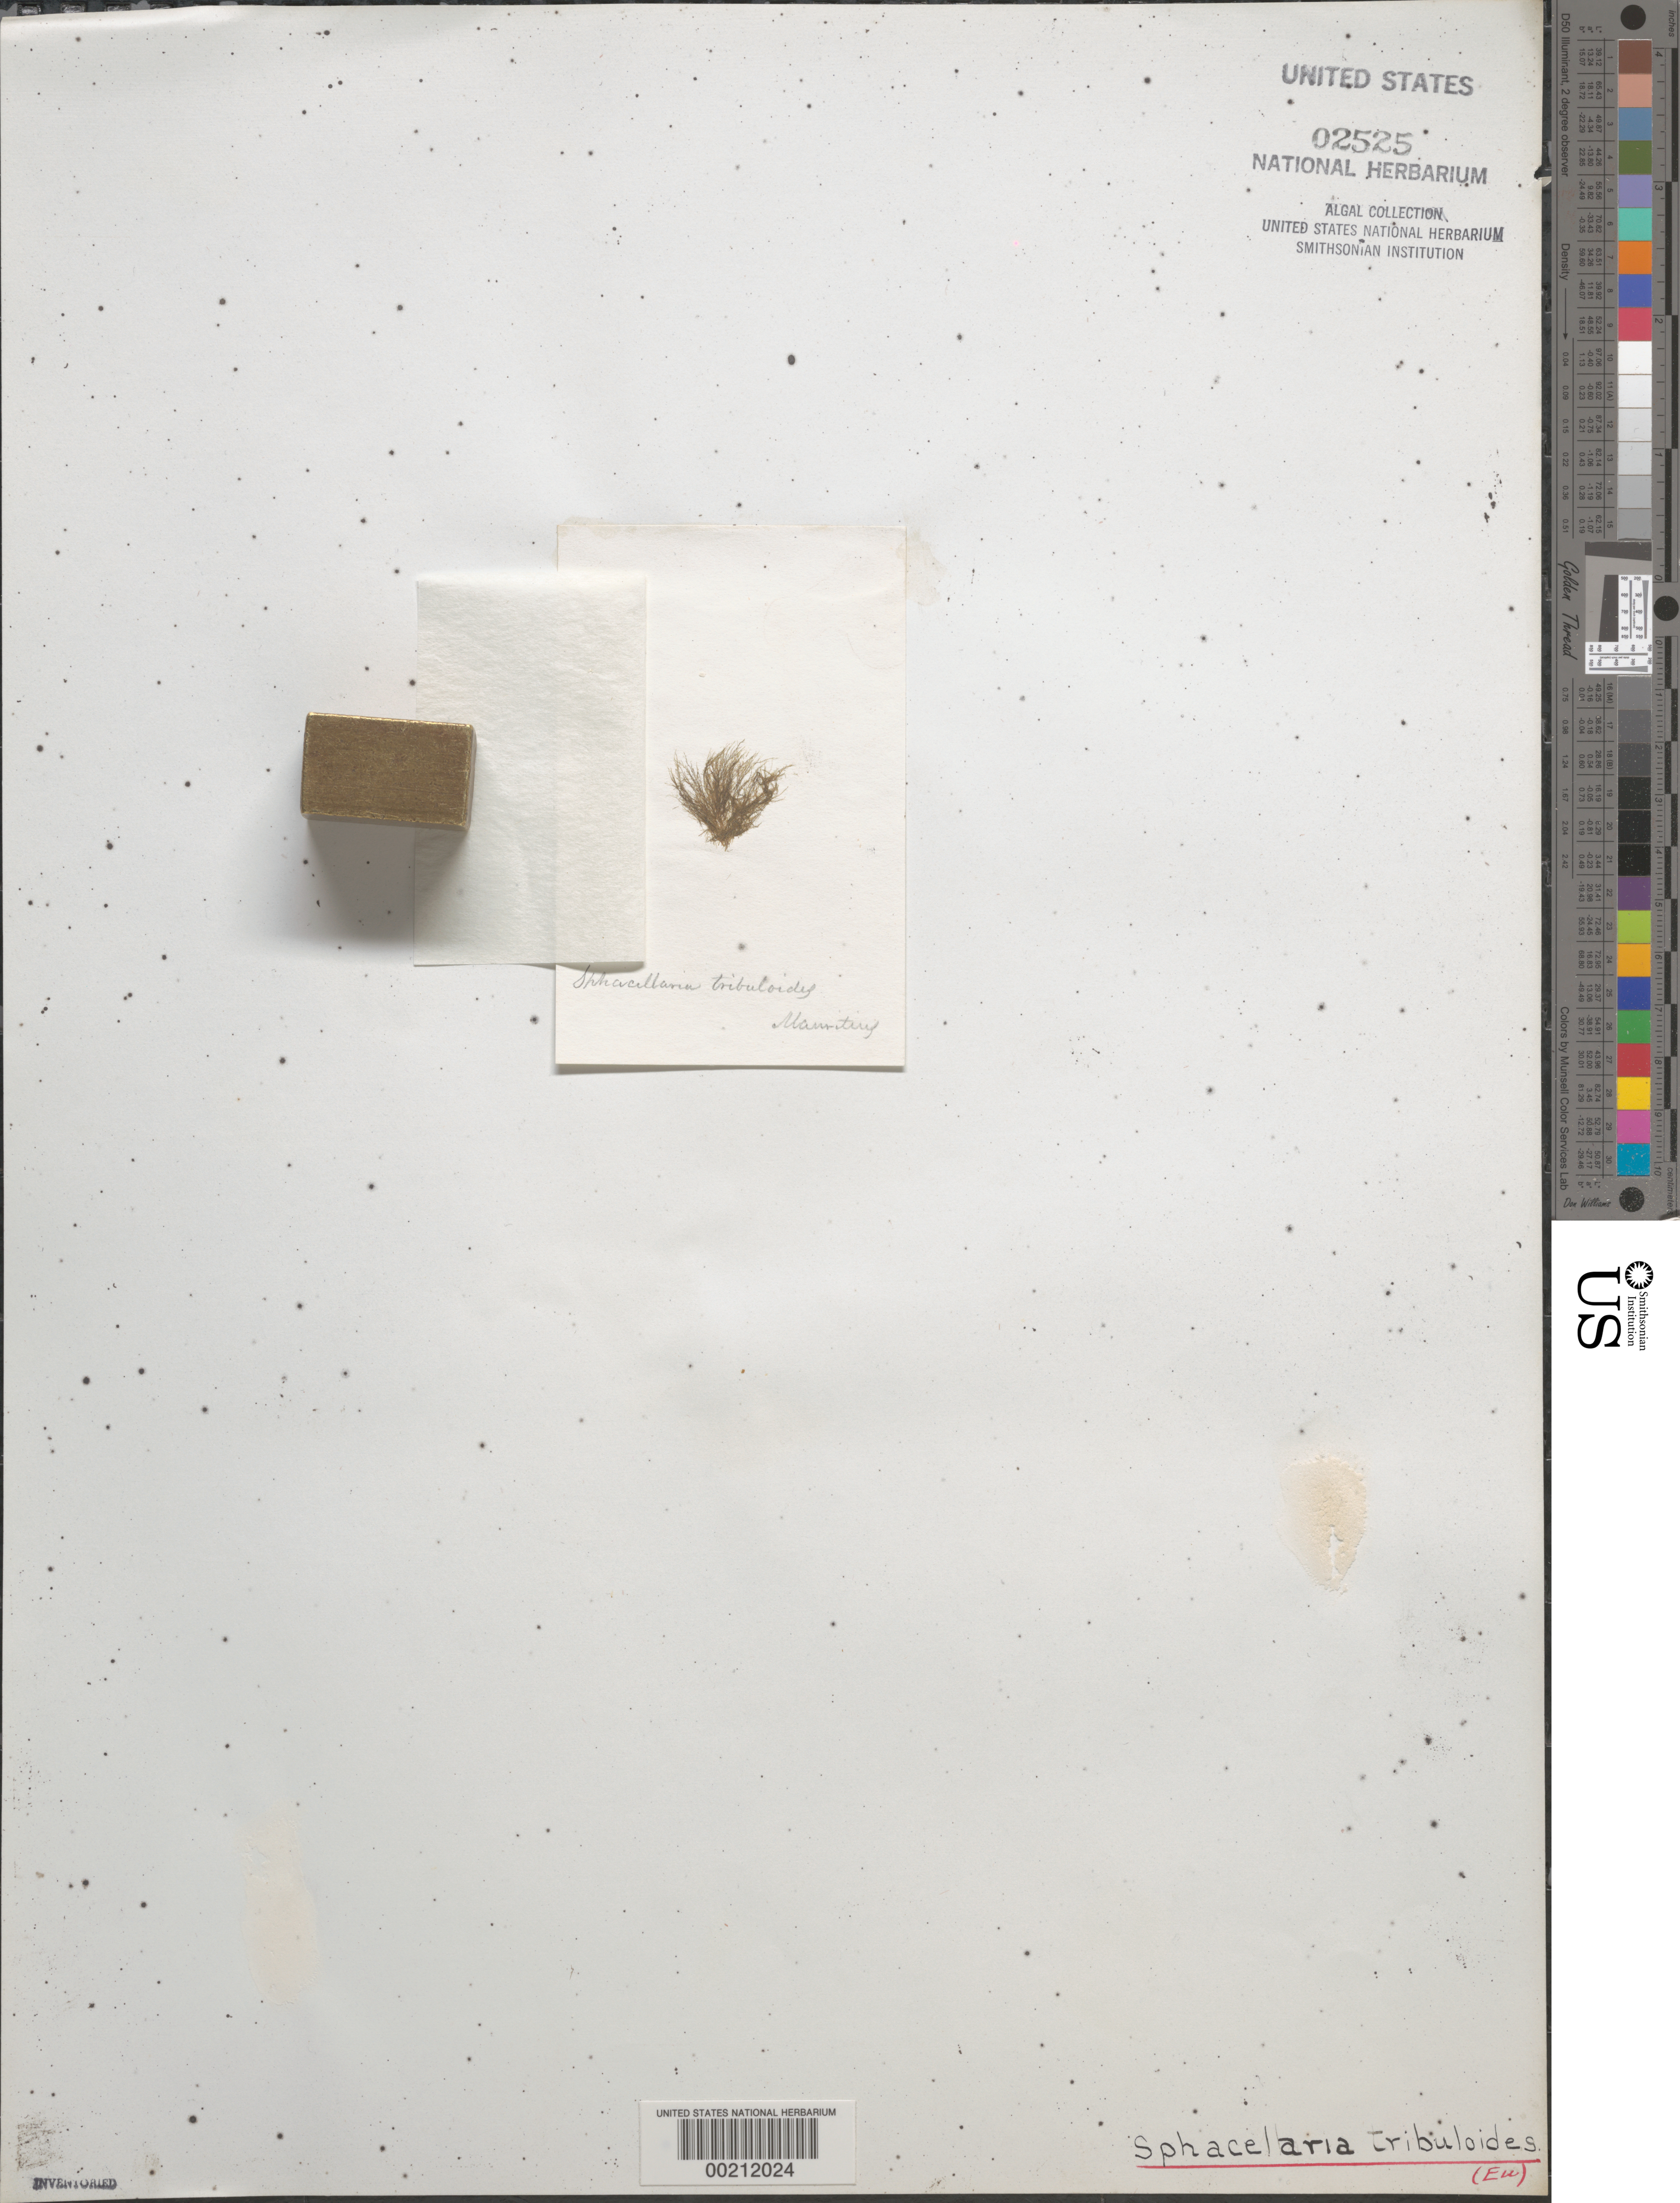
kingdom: Chromista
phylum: Ochrophyta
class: Phaeophyceae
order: Sphacelariales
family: Sphacelariaceae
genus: Sphacelaria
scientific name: Sphacelaria tribuloides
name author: Menegh.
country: Mauritius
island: Mauritius Island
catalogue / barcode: US 2525